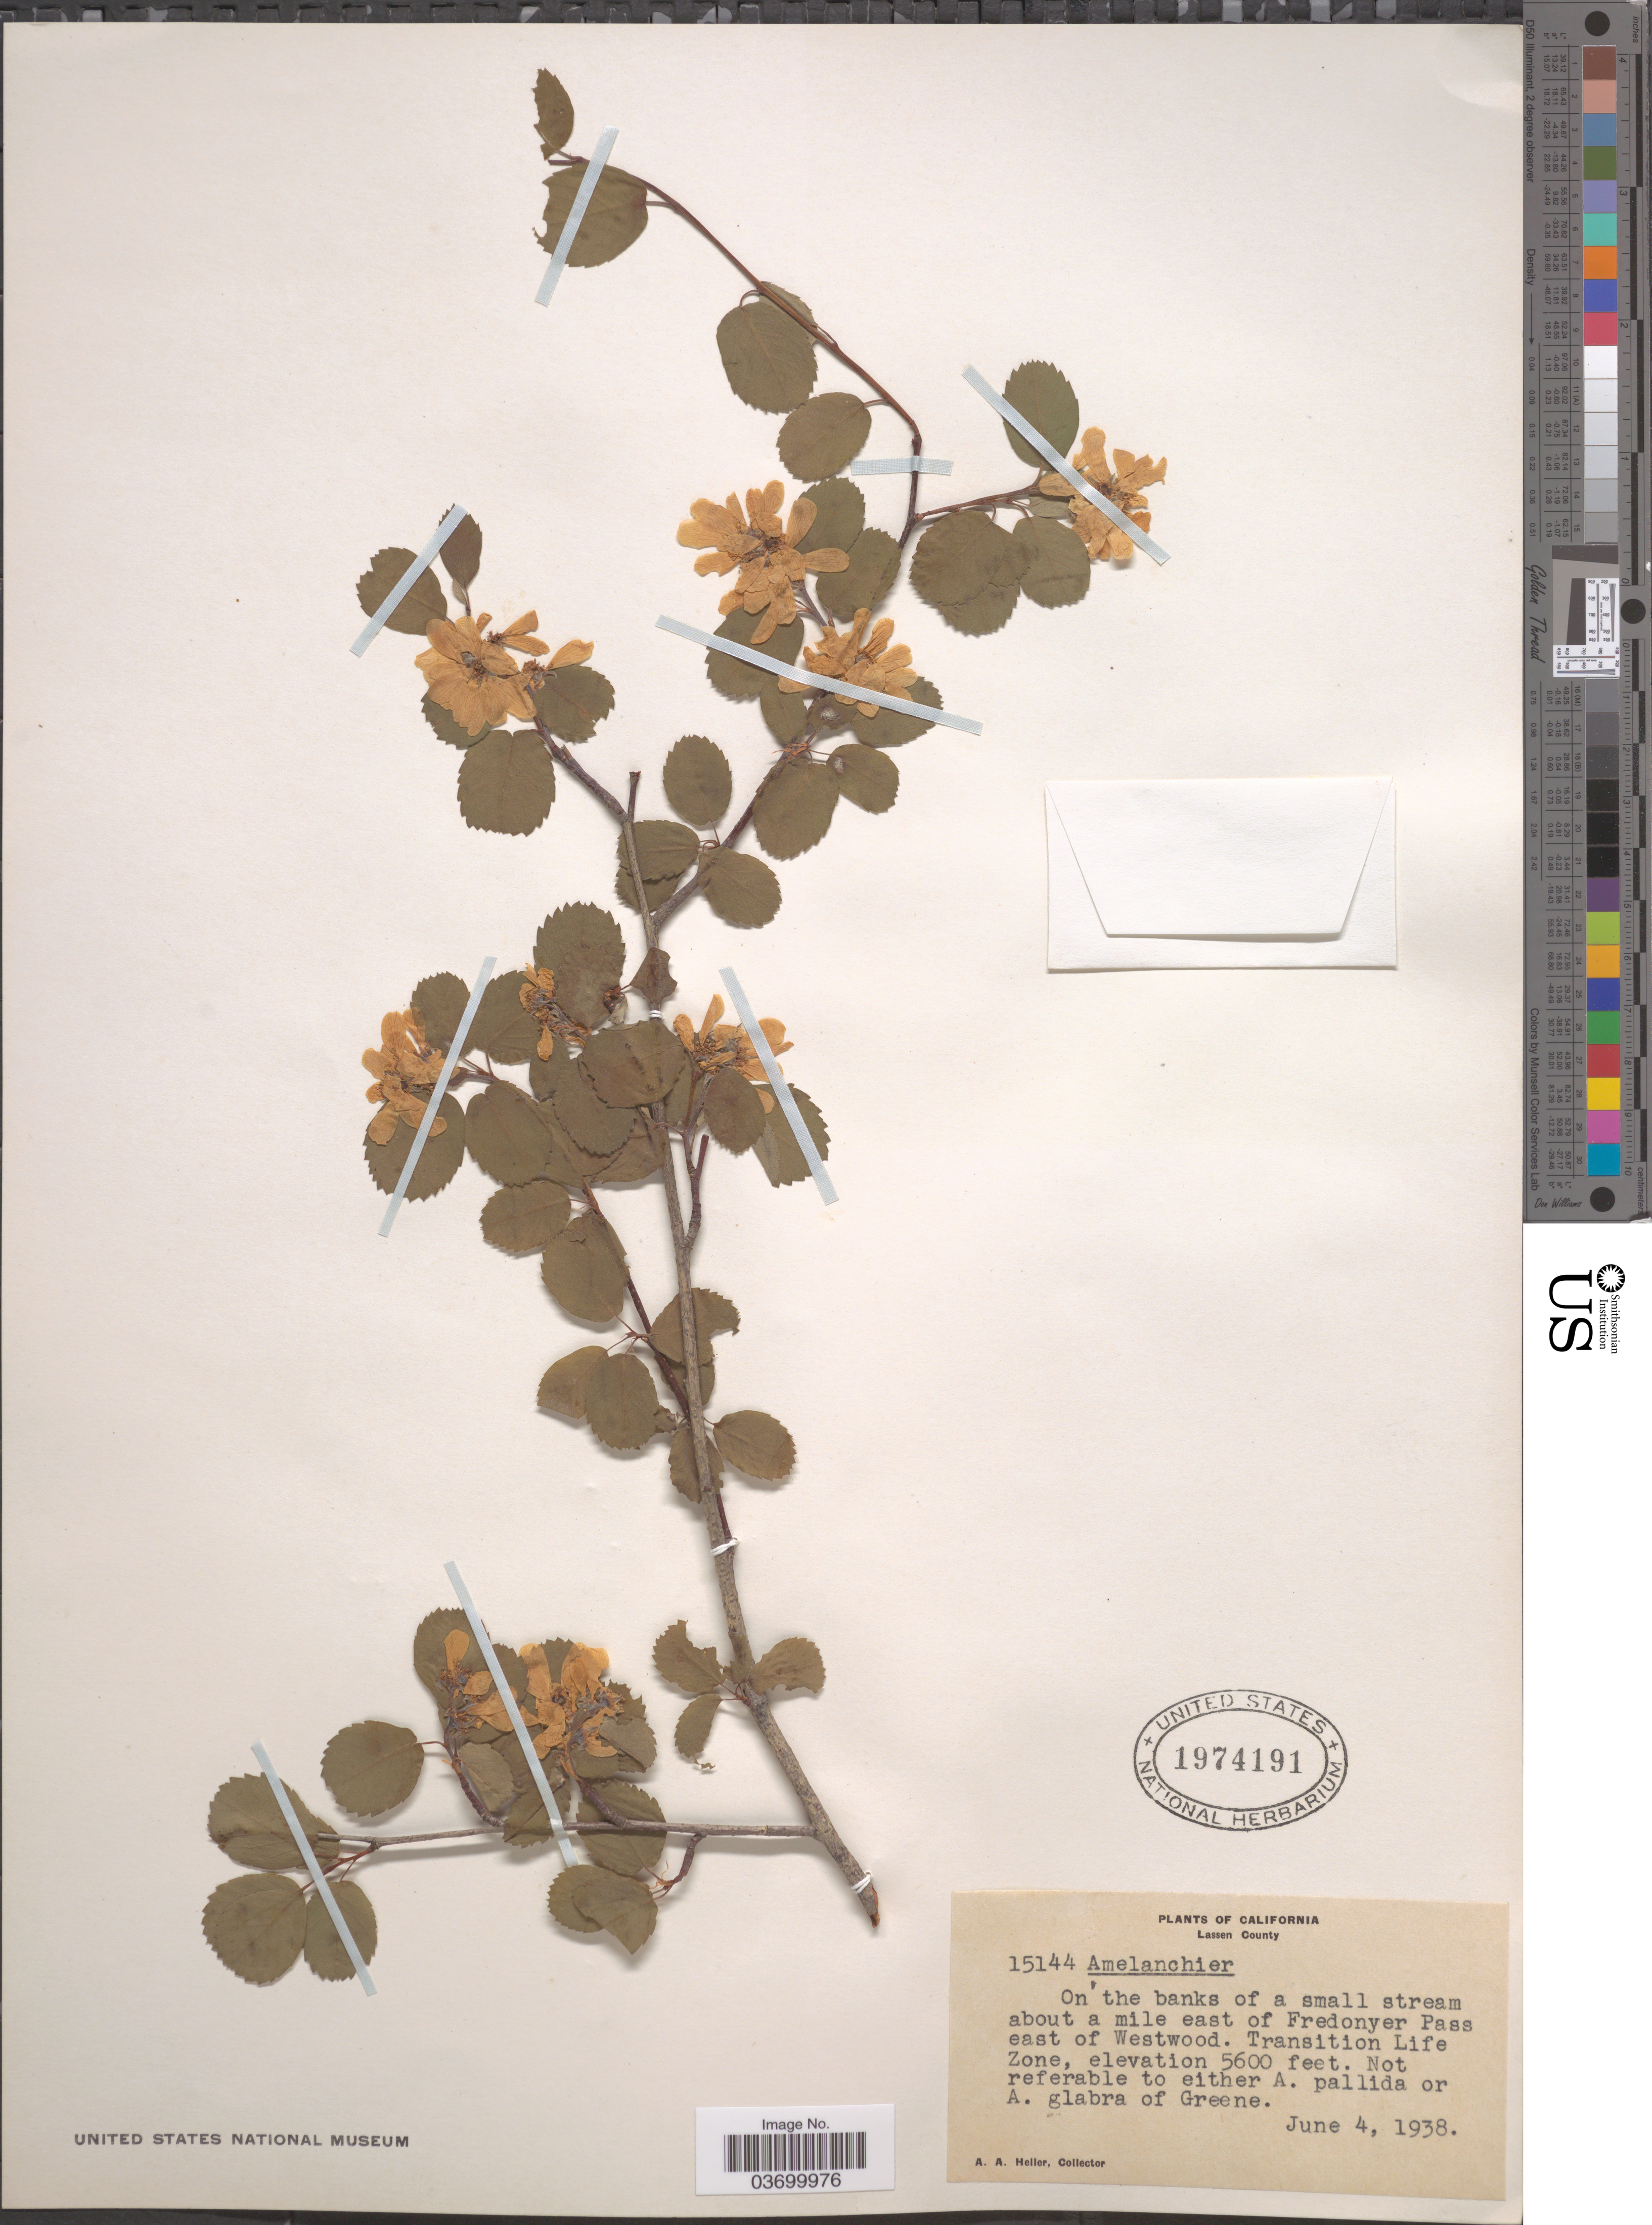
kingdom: Plantae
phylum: Tracheophyta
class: Magnoliopsida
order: Rosales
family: Rosaceae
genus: Amelanchier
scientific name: Amelanchier alnifolia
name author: (Nutt.) Nutt. ex M. Roem.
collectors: A. A. Heller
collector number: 15144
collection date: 1938-06-04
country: United States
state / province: California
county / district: Lassen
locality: Lassen County. On the banks of a small stream about a mile east of Fredonyer Pass east of Westwood. Transition Life Zone.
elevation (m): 1707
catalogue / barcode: US 1974191